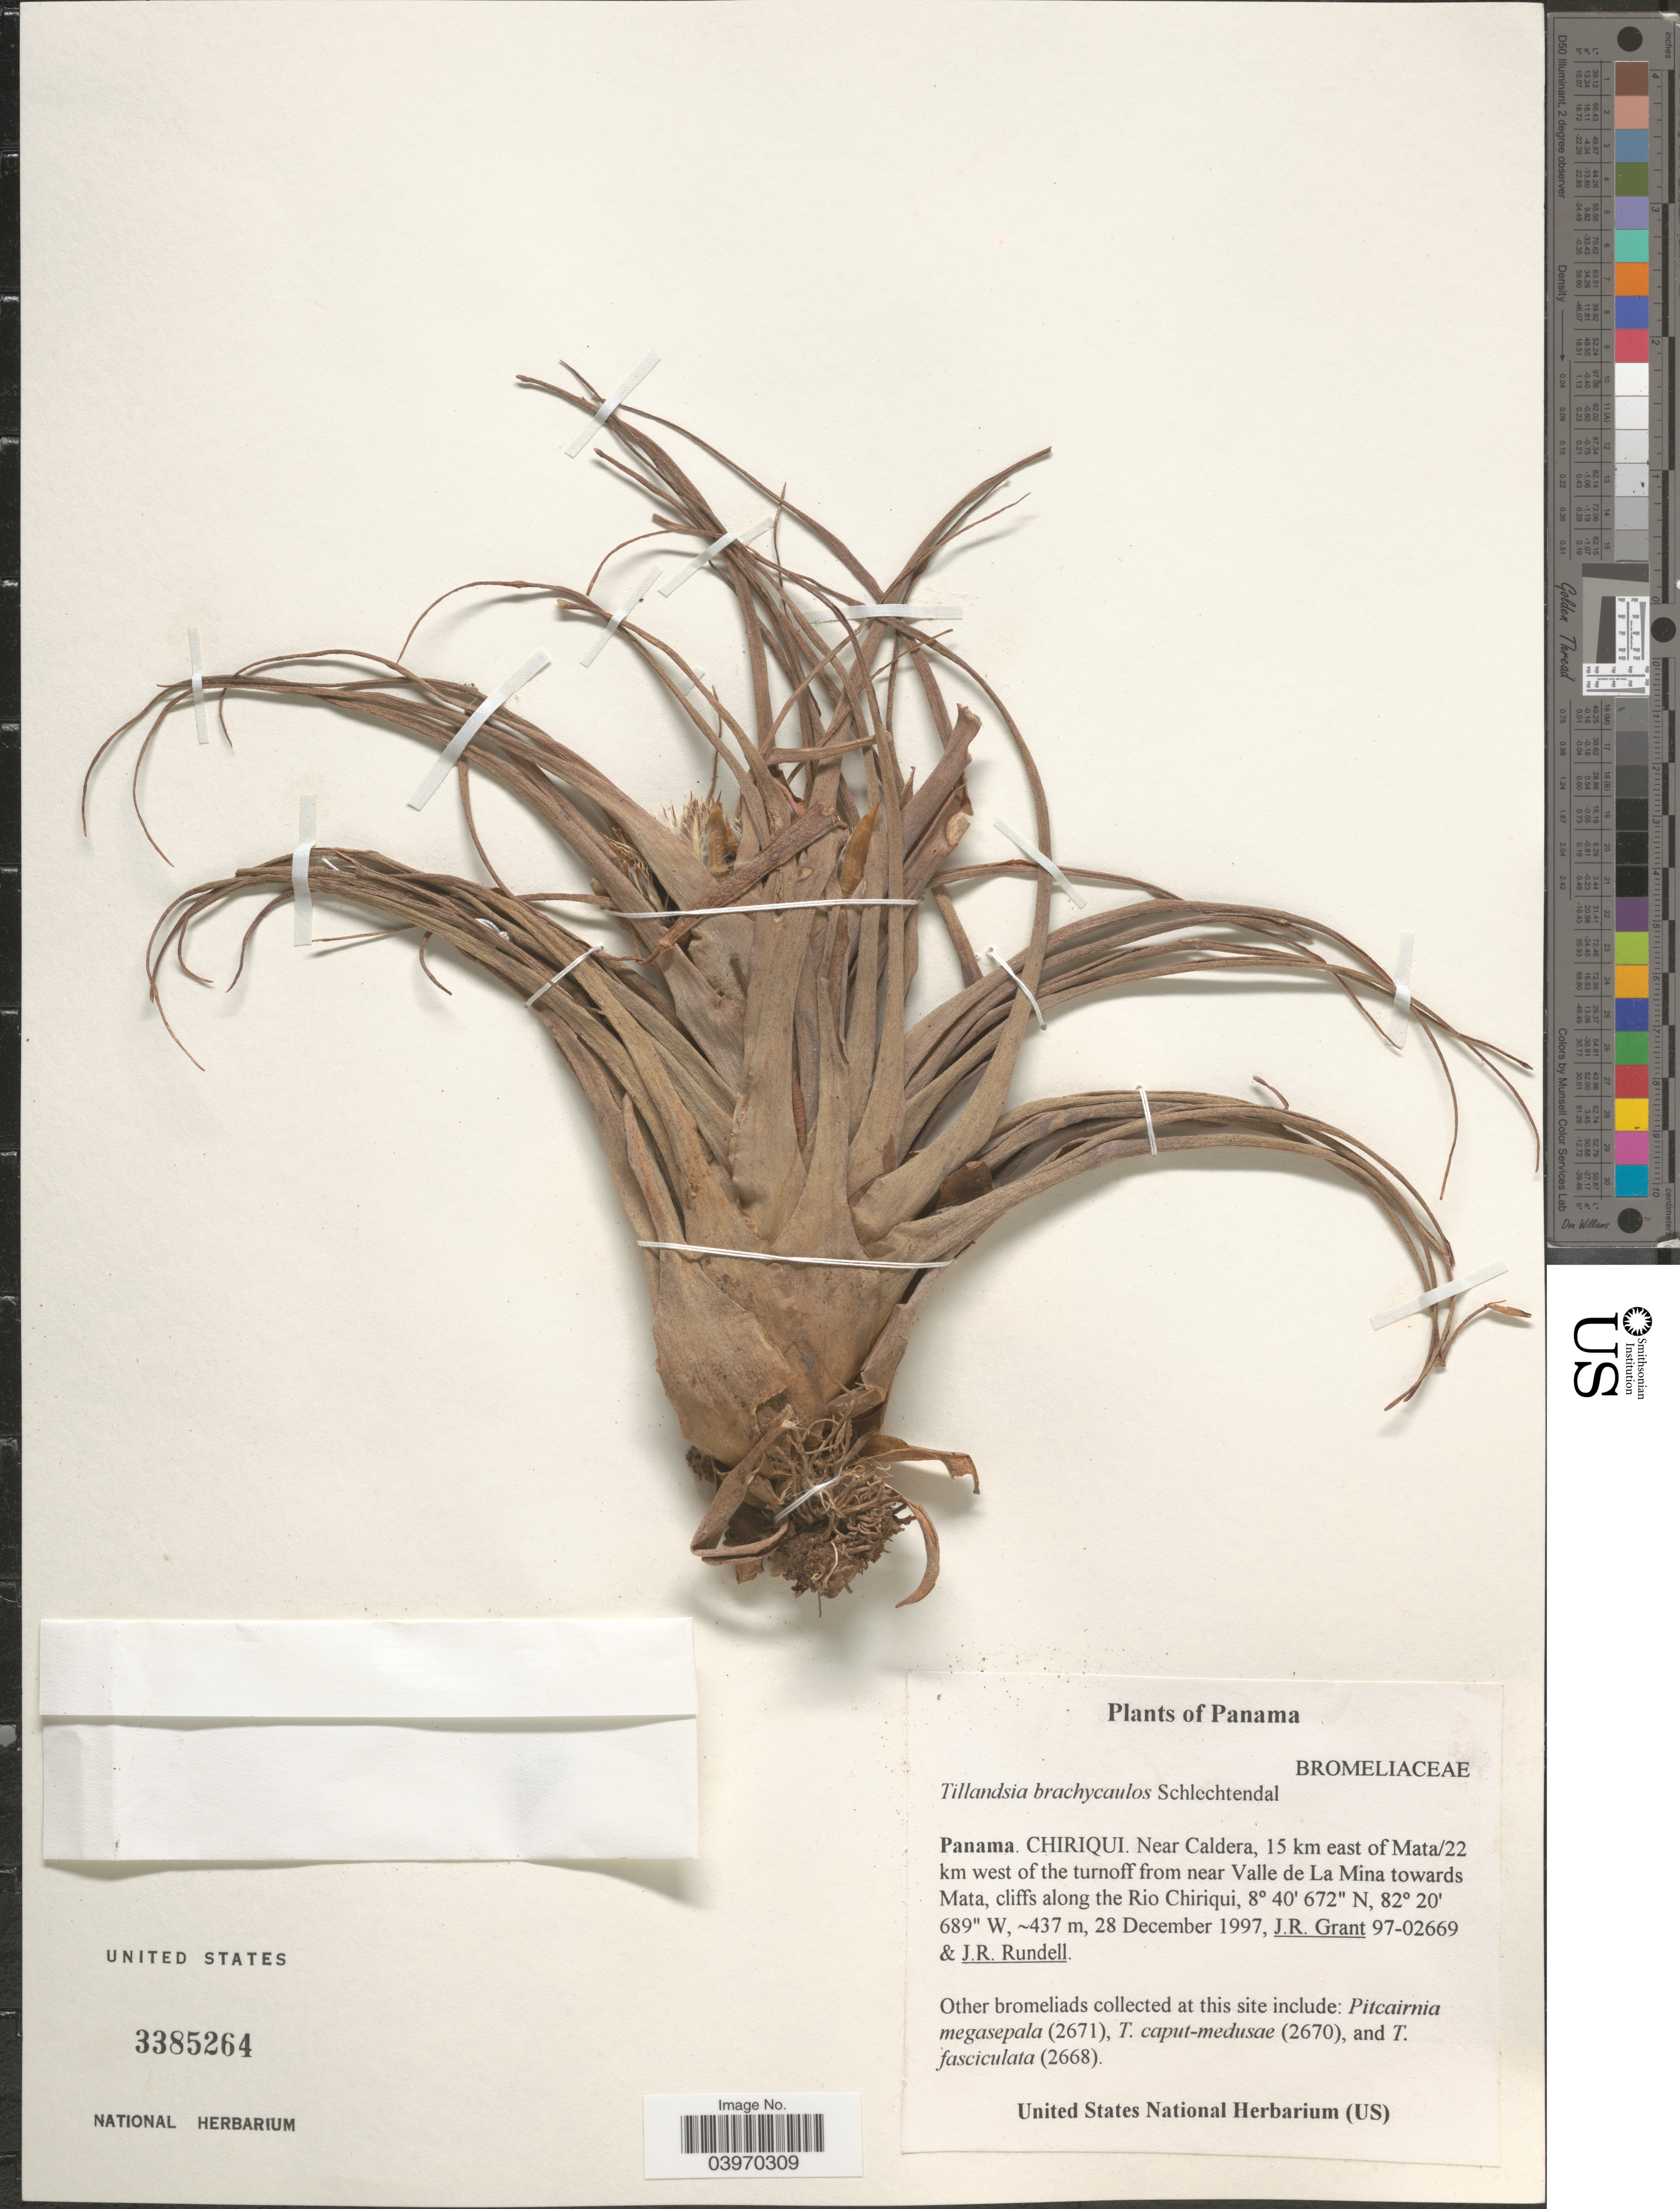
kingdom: Plantae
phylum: Tracheophyta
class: Liliopsida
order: Poales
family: Bromeliaceae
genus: Tillandsia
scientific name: Tillandsia brachycaulos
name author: Schltdl.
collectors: J. Grant & J. R. Rundell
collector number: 97-02669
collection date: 1997-12-28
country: Panama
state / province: Chiriqui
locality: Near Caldera, 15 km east of Mata/22 km west of the turnoff from near Valle de La Mina towards Mata, cliffs along the Rio Chiriqui.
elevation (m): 437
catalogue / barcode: US 3385264